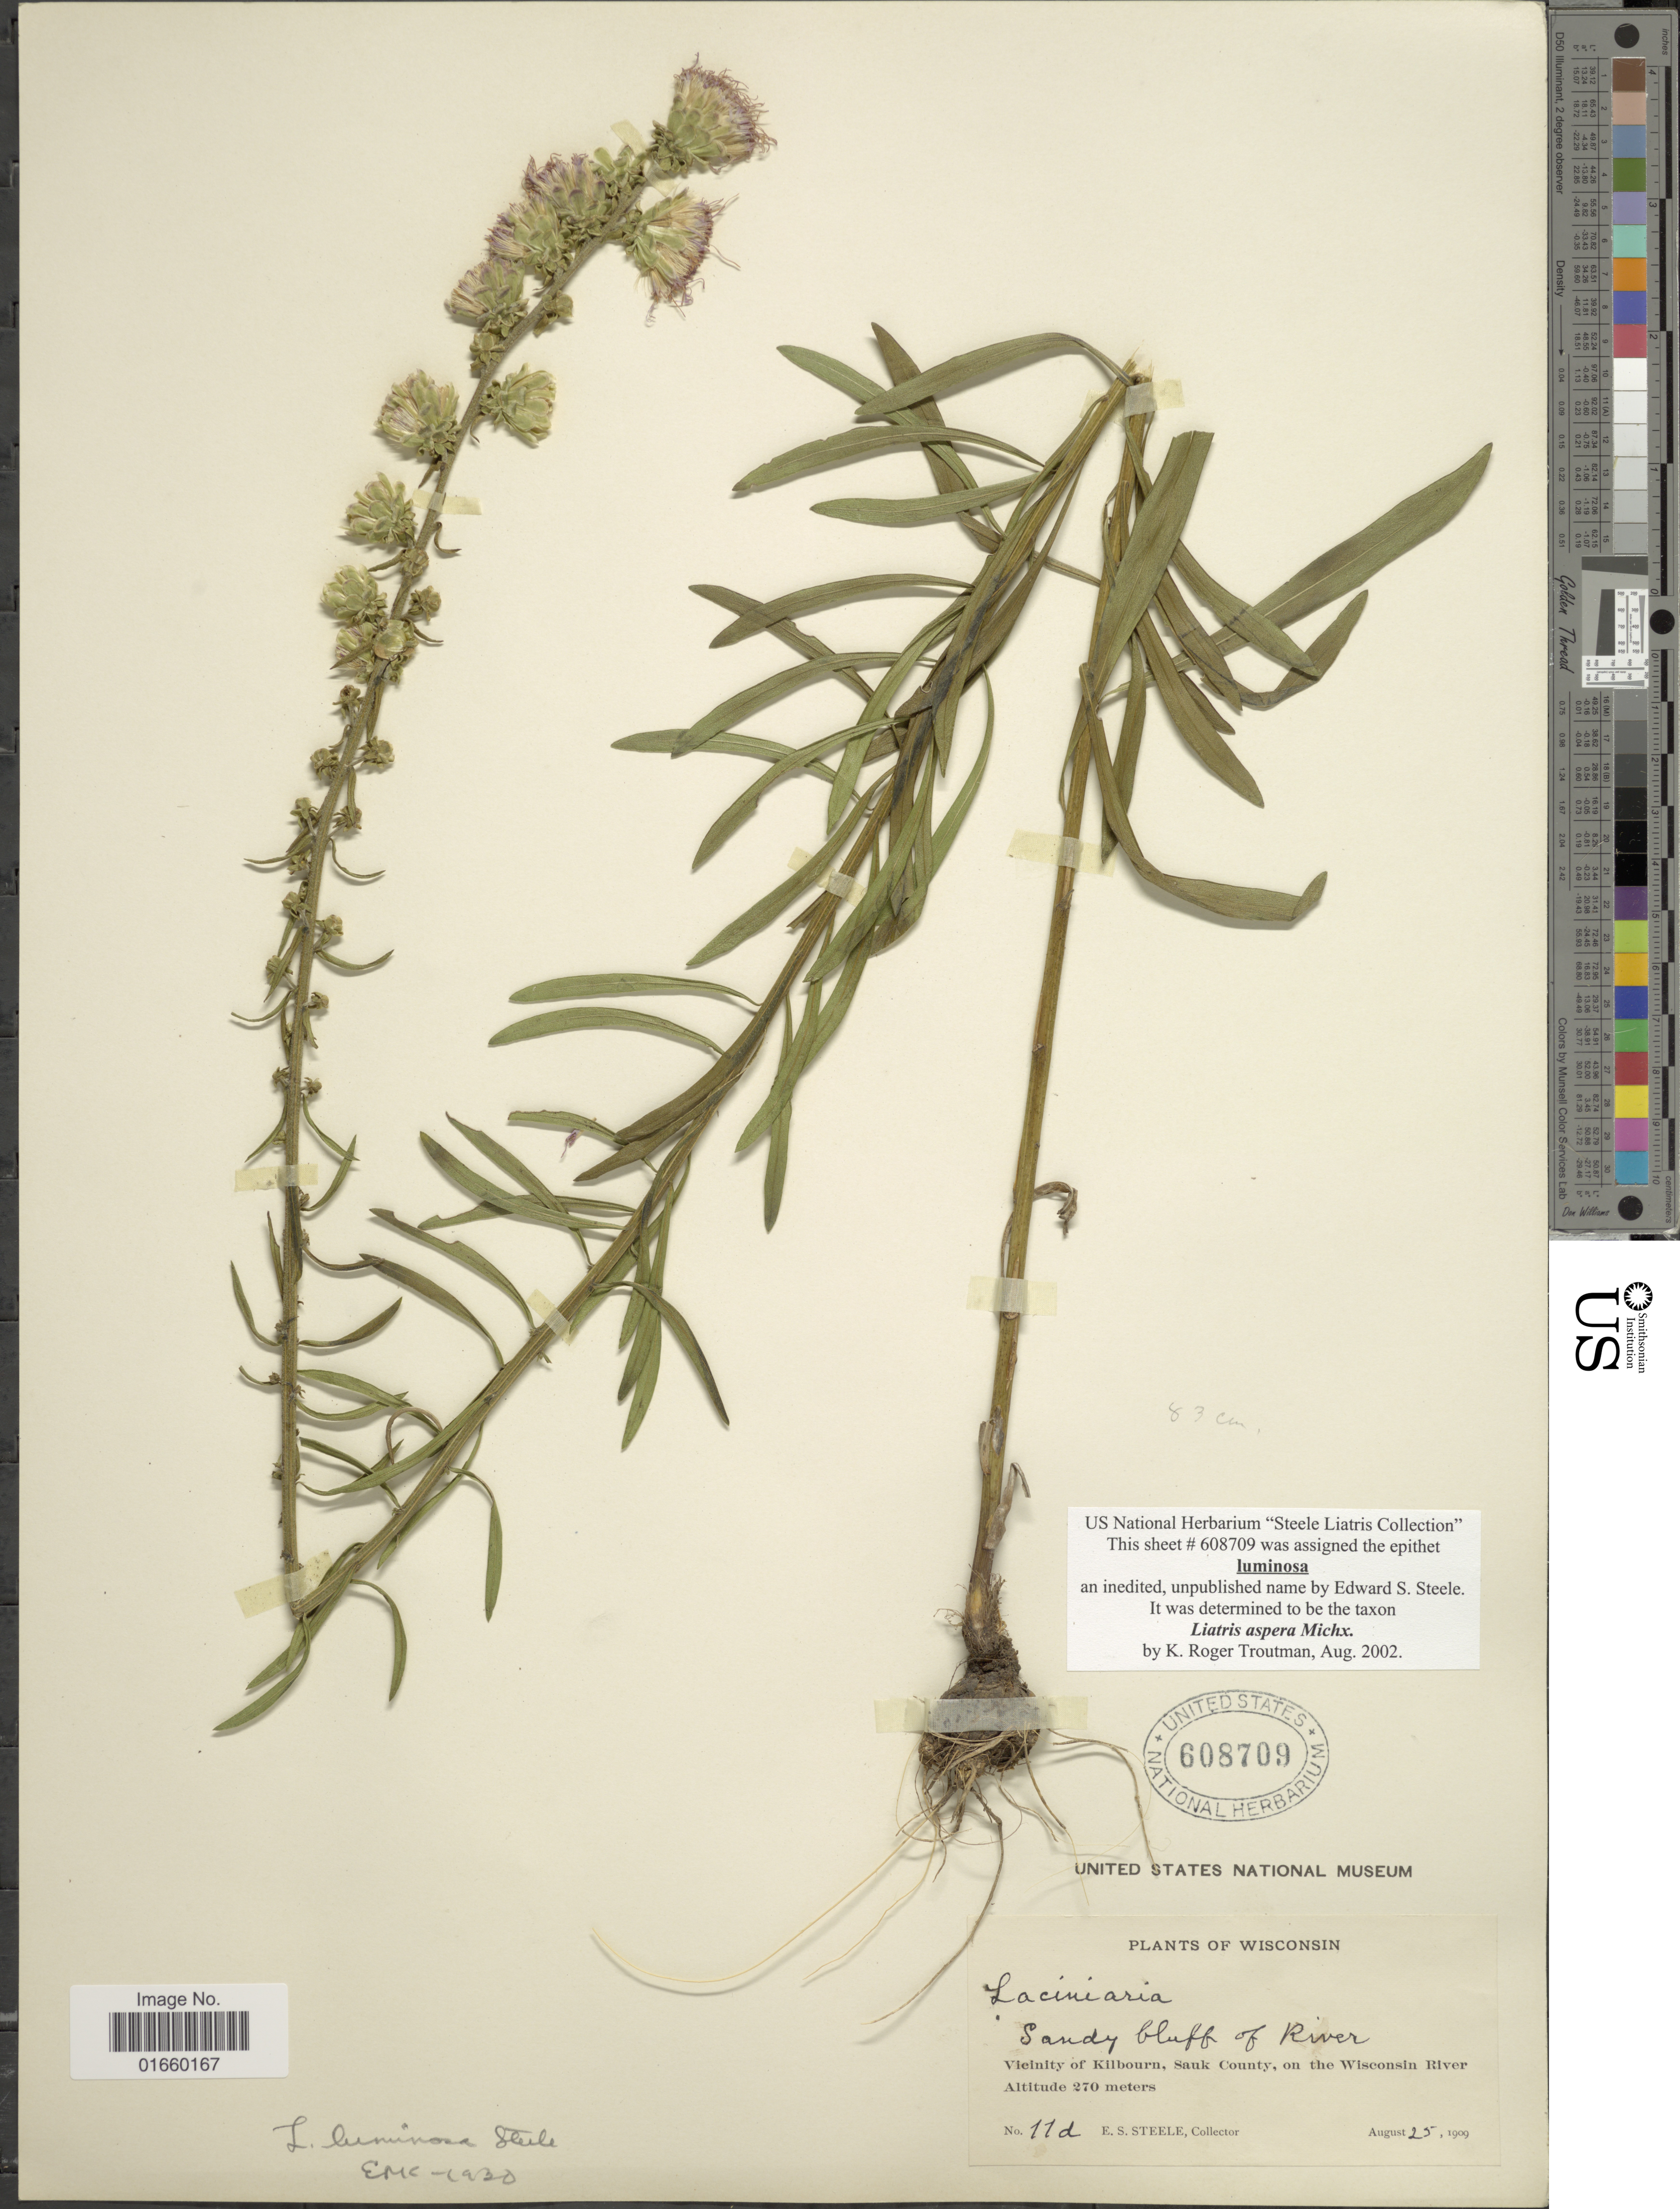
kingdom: Plantae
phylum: Tracheophyta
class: Magnoliopsida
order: Asterales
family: Asteraceae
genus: Liatris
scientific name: Liatris aspera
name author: Michx.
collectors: E. Steele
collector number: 11d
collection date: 1909-08-25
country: United States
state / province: Wisconsin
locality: Sandy bluff of River, Vicinity of Kilbourn, Sauk County, on the Wisconsin River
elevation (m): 270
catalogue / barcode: US 608709